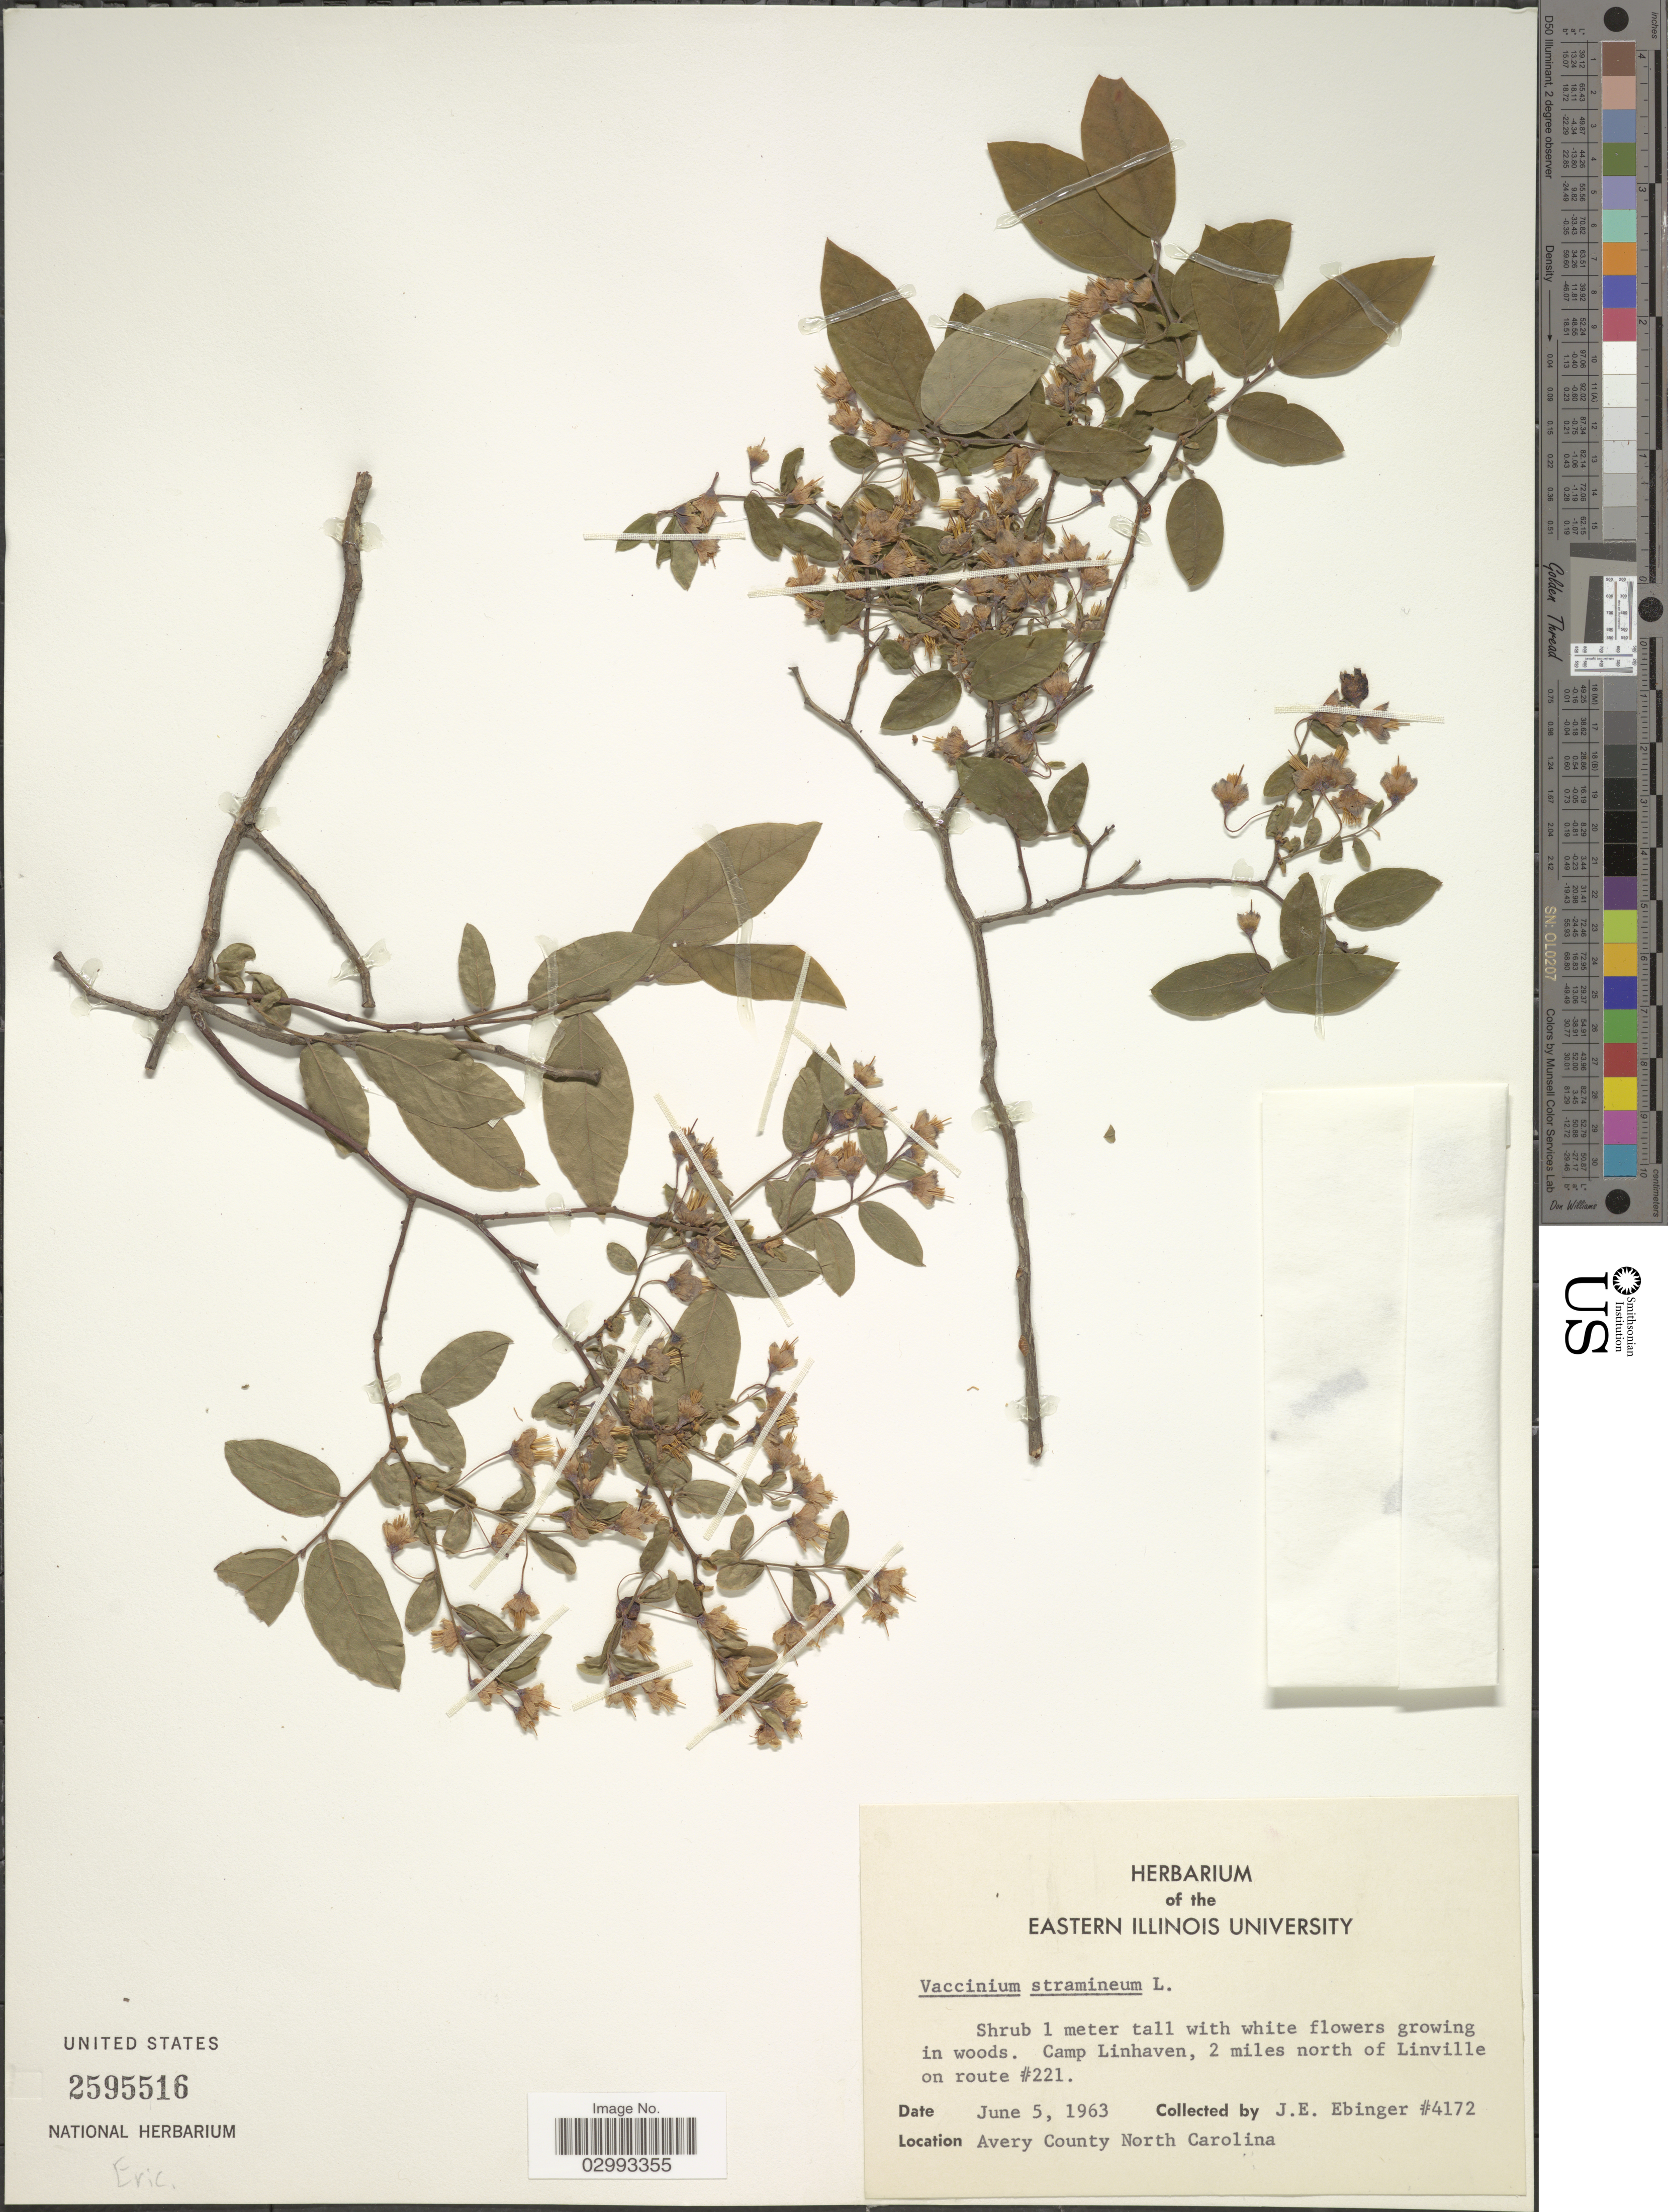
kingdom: Plantae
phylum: Tracheophyta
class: Magnoliopsida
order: Ericales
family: Ericaceae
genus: Polycodium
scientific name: Polycodium stamineum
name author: (L.) Greene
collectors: J. Ebinger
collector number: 4172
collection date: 1963-06-05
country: United States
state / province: North Carolina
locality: Camp Linhaven, 2 miles north of Linville on route #221. Avery County.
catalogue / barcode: US 2595516